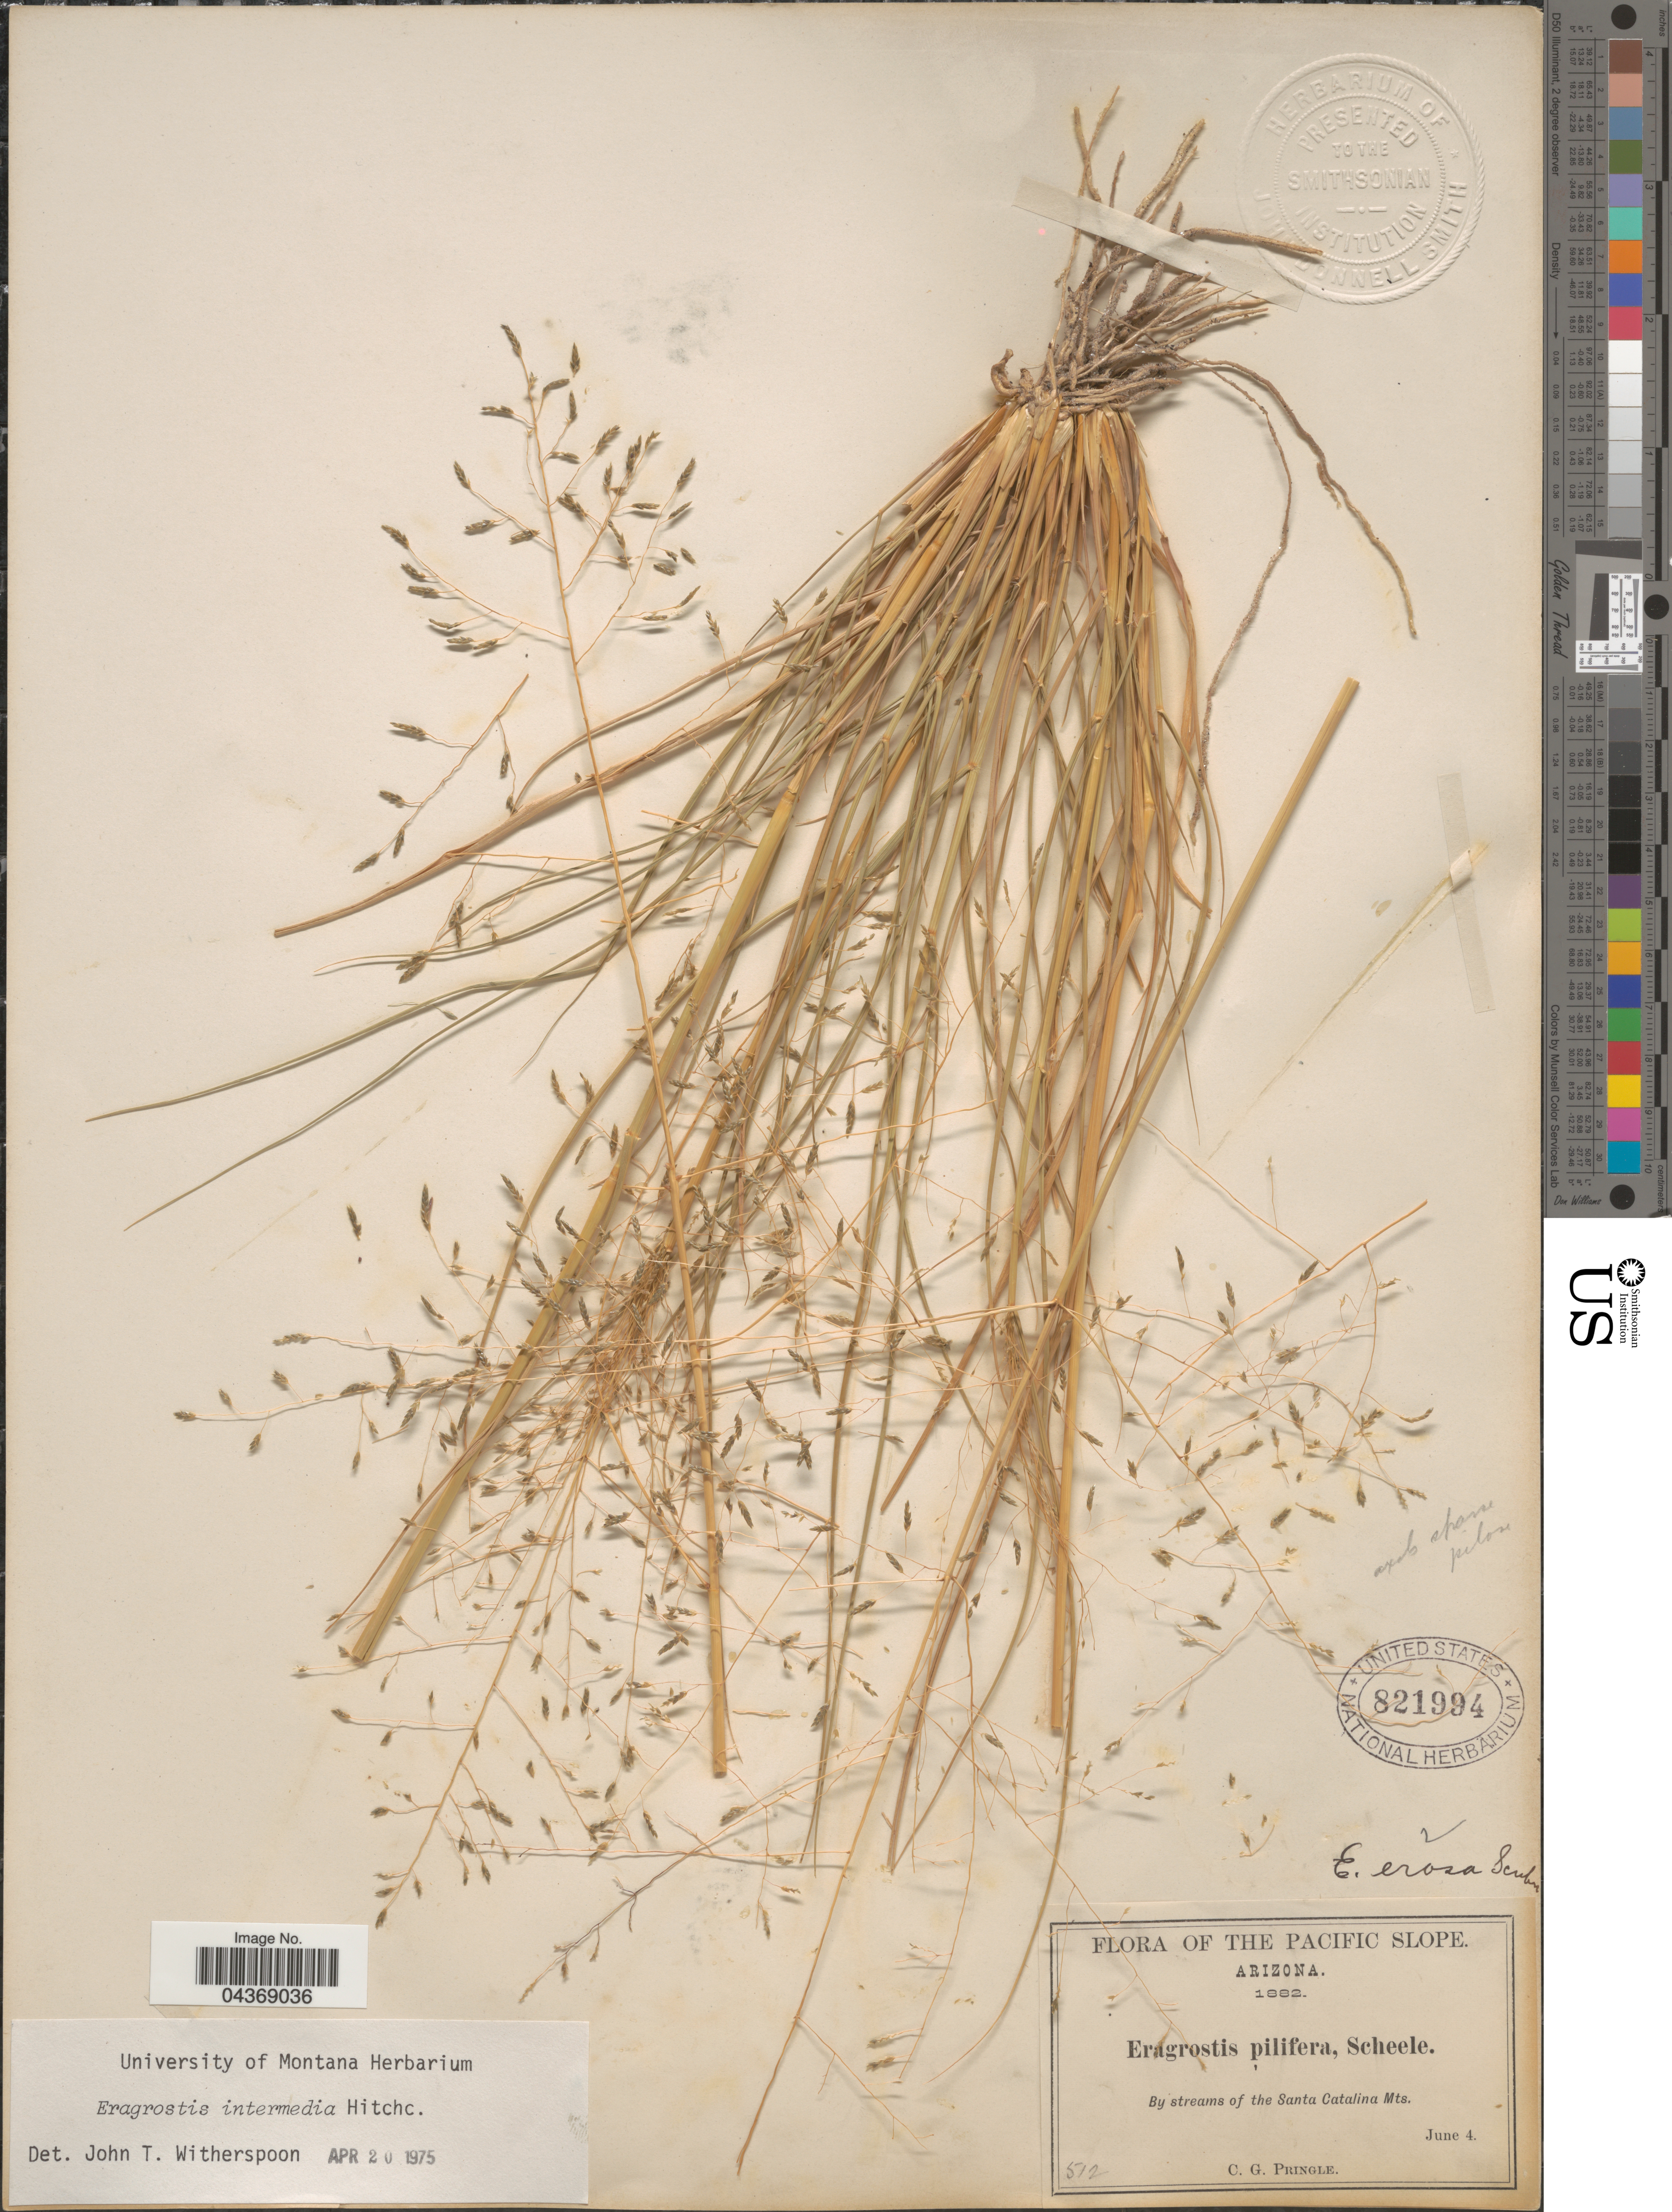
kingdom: Plantae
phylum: Tracheophyta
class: Liliopsida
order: Poales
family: Poaceae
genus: Eragrostis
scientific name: Eragrostis intermedia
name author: Hitchc.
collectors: C. G. Pringle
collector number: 512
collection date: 1882-06-04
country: United States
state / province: Arizona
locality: The Pacific Slope. By streams of the Santa Catalina Mts.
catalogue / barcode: US 821994